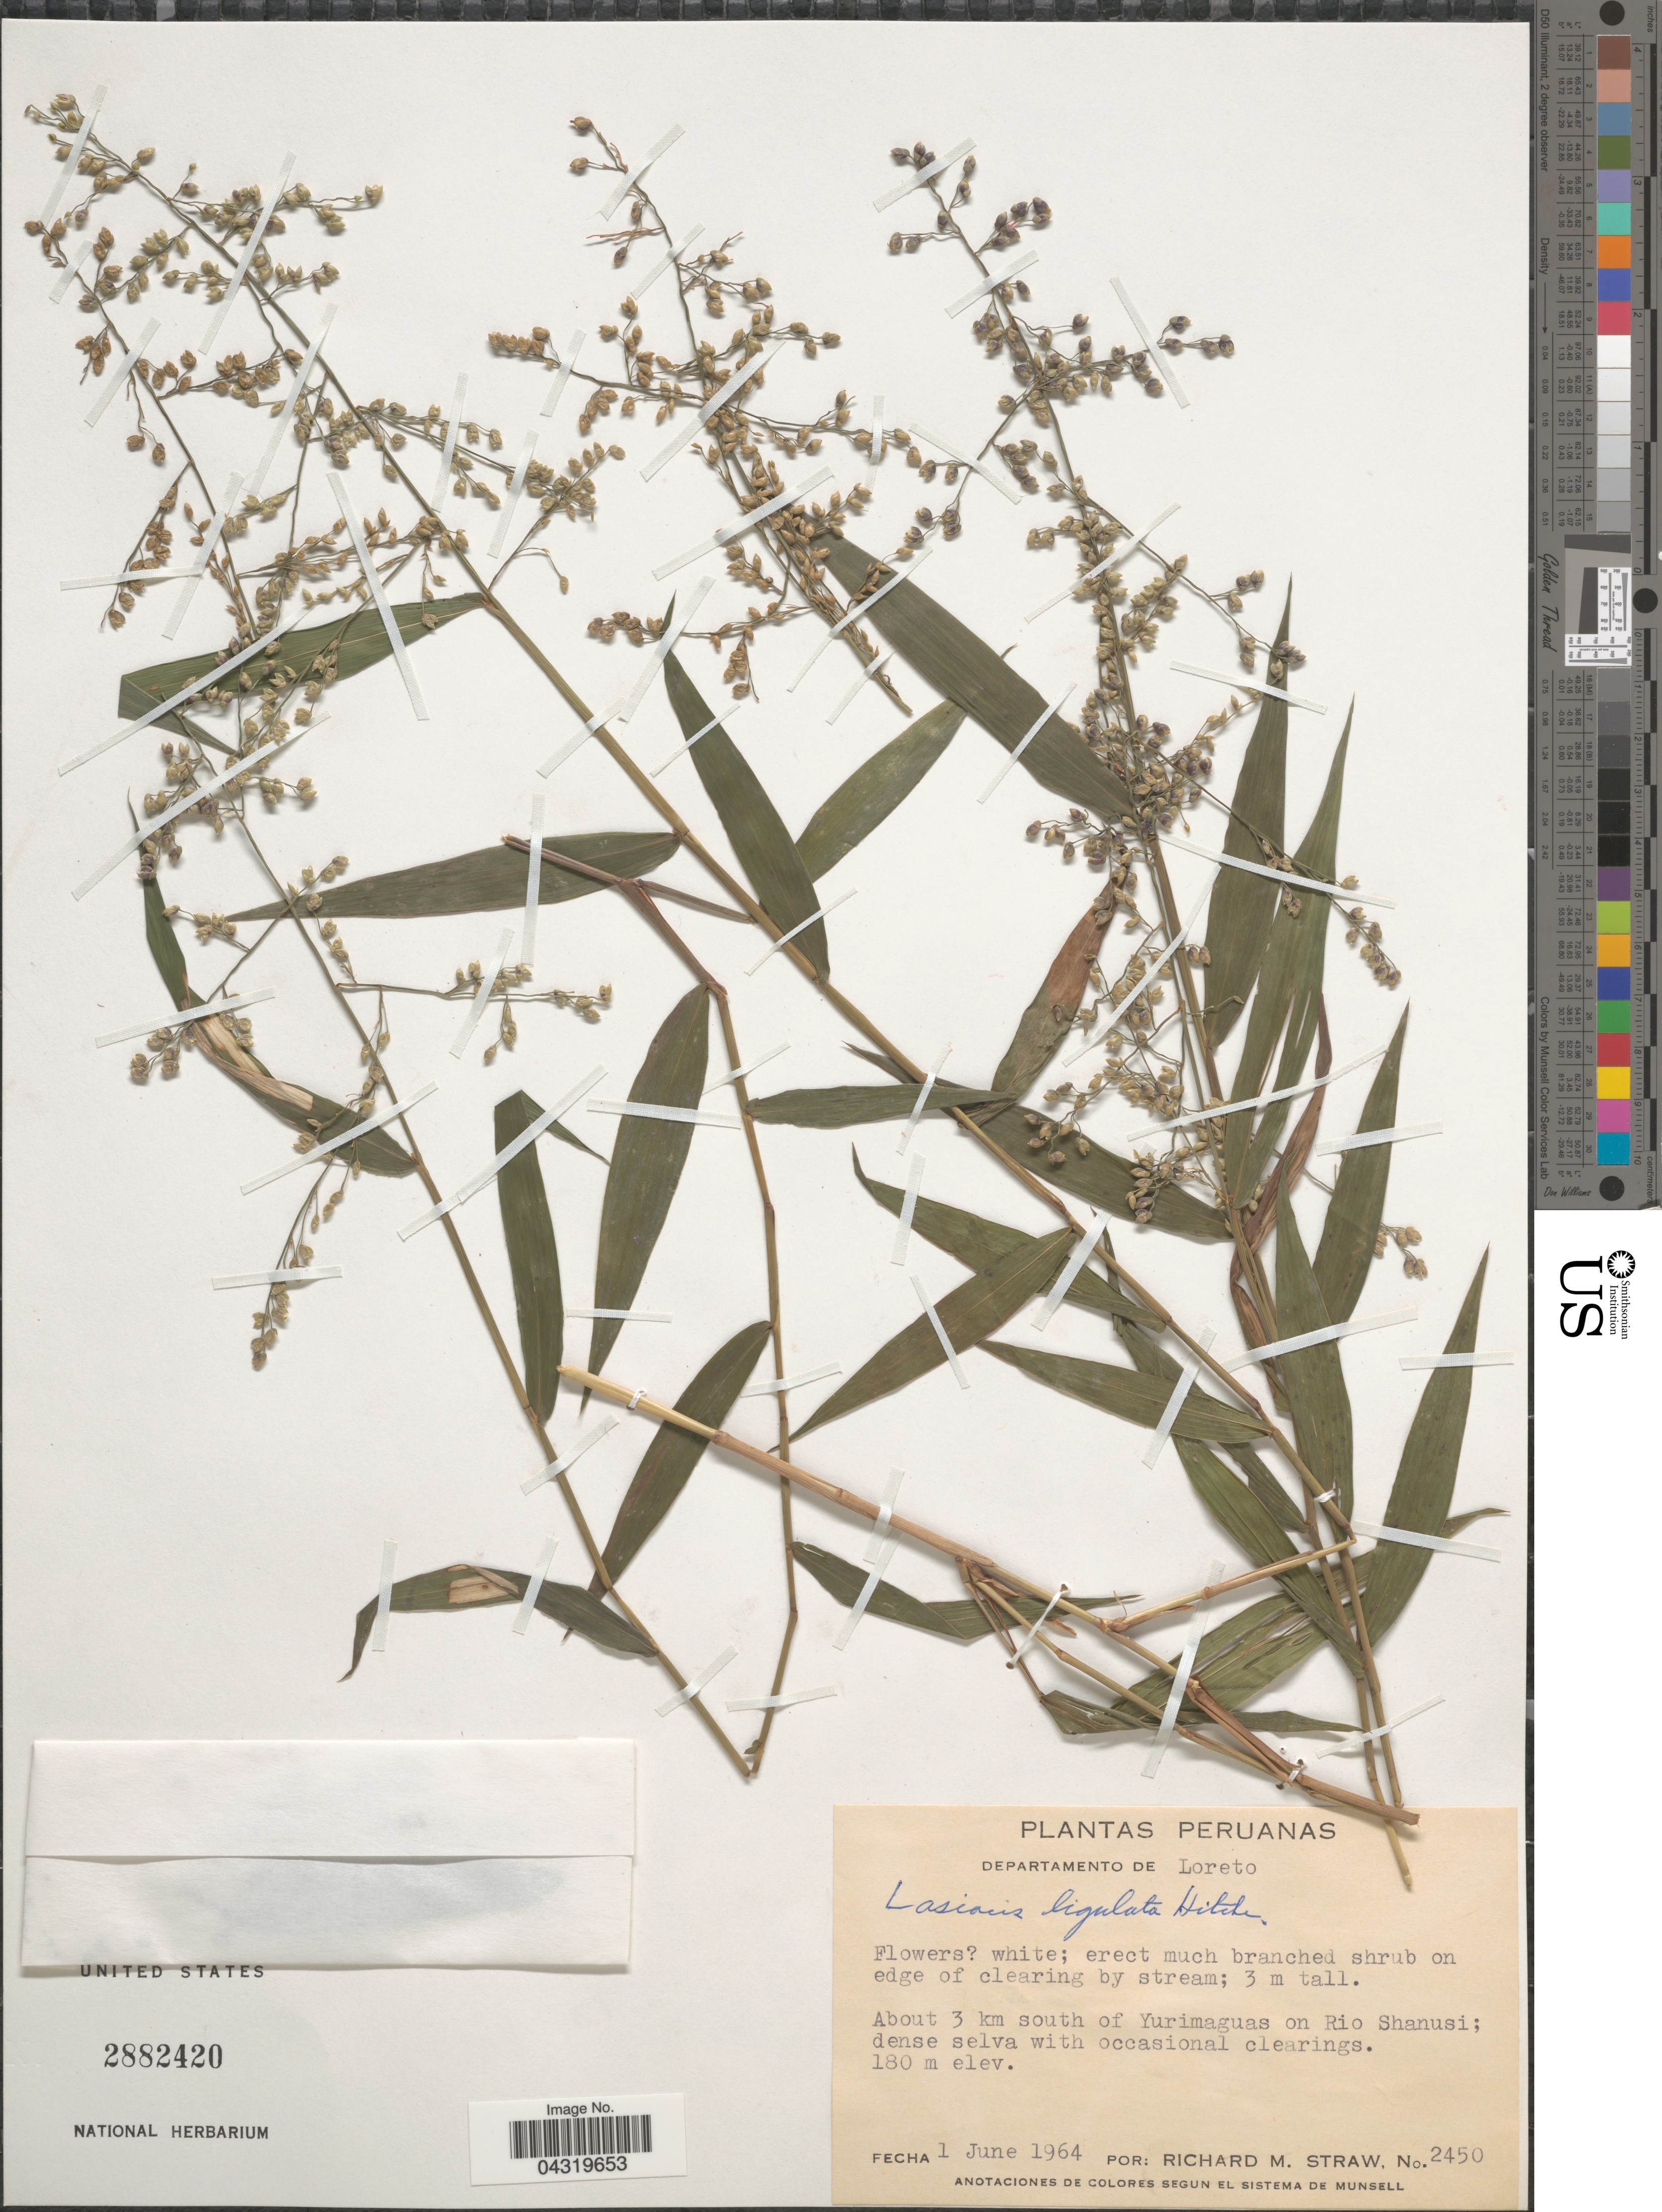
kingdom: Plantae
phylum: Tracheophyta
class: Liliopsida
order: Poales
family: Poaceae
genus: Lasiacis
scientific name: Lasiacis ligulata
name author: Hitchc. & Chase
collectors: R. M. Straw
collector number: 2450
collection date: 1964-06-01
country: Peru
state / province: Loreto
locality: Departamento de Loreto. About 3 km south of Yurmaguas on Rio Shanusi.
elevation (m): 180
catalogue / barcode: US 2882420